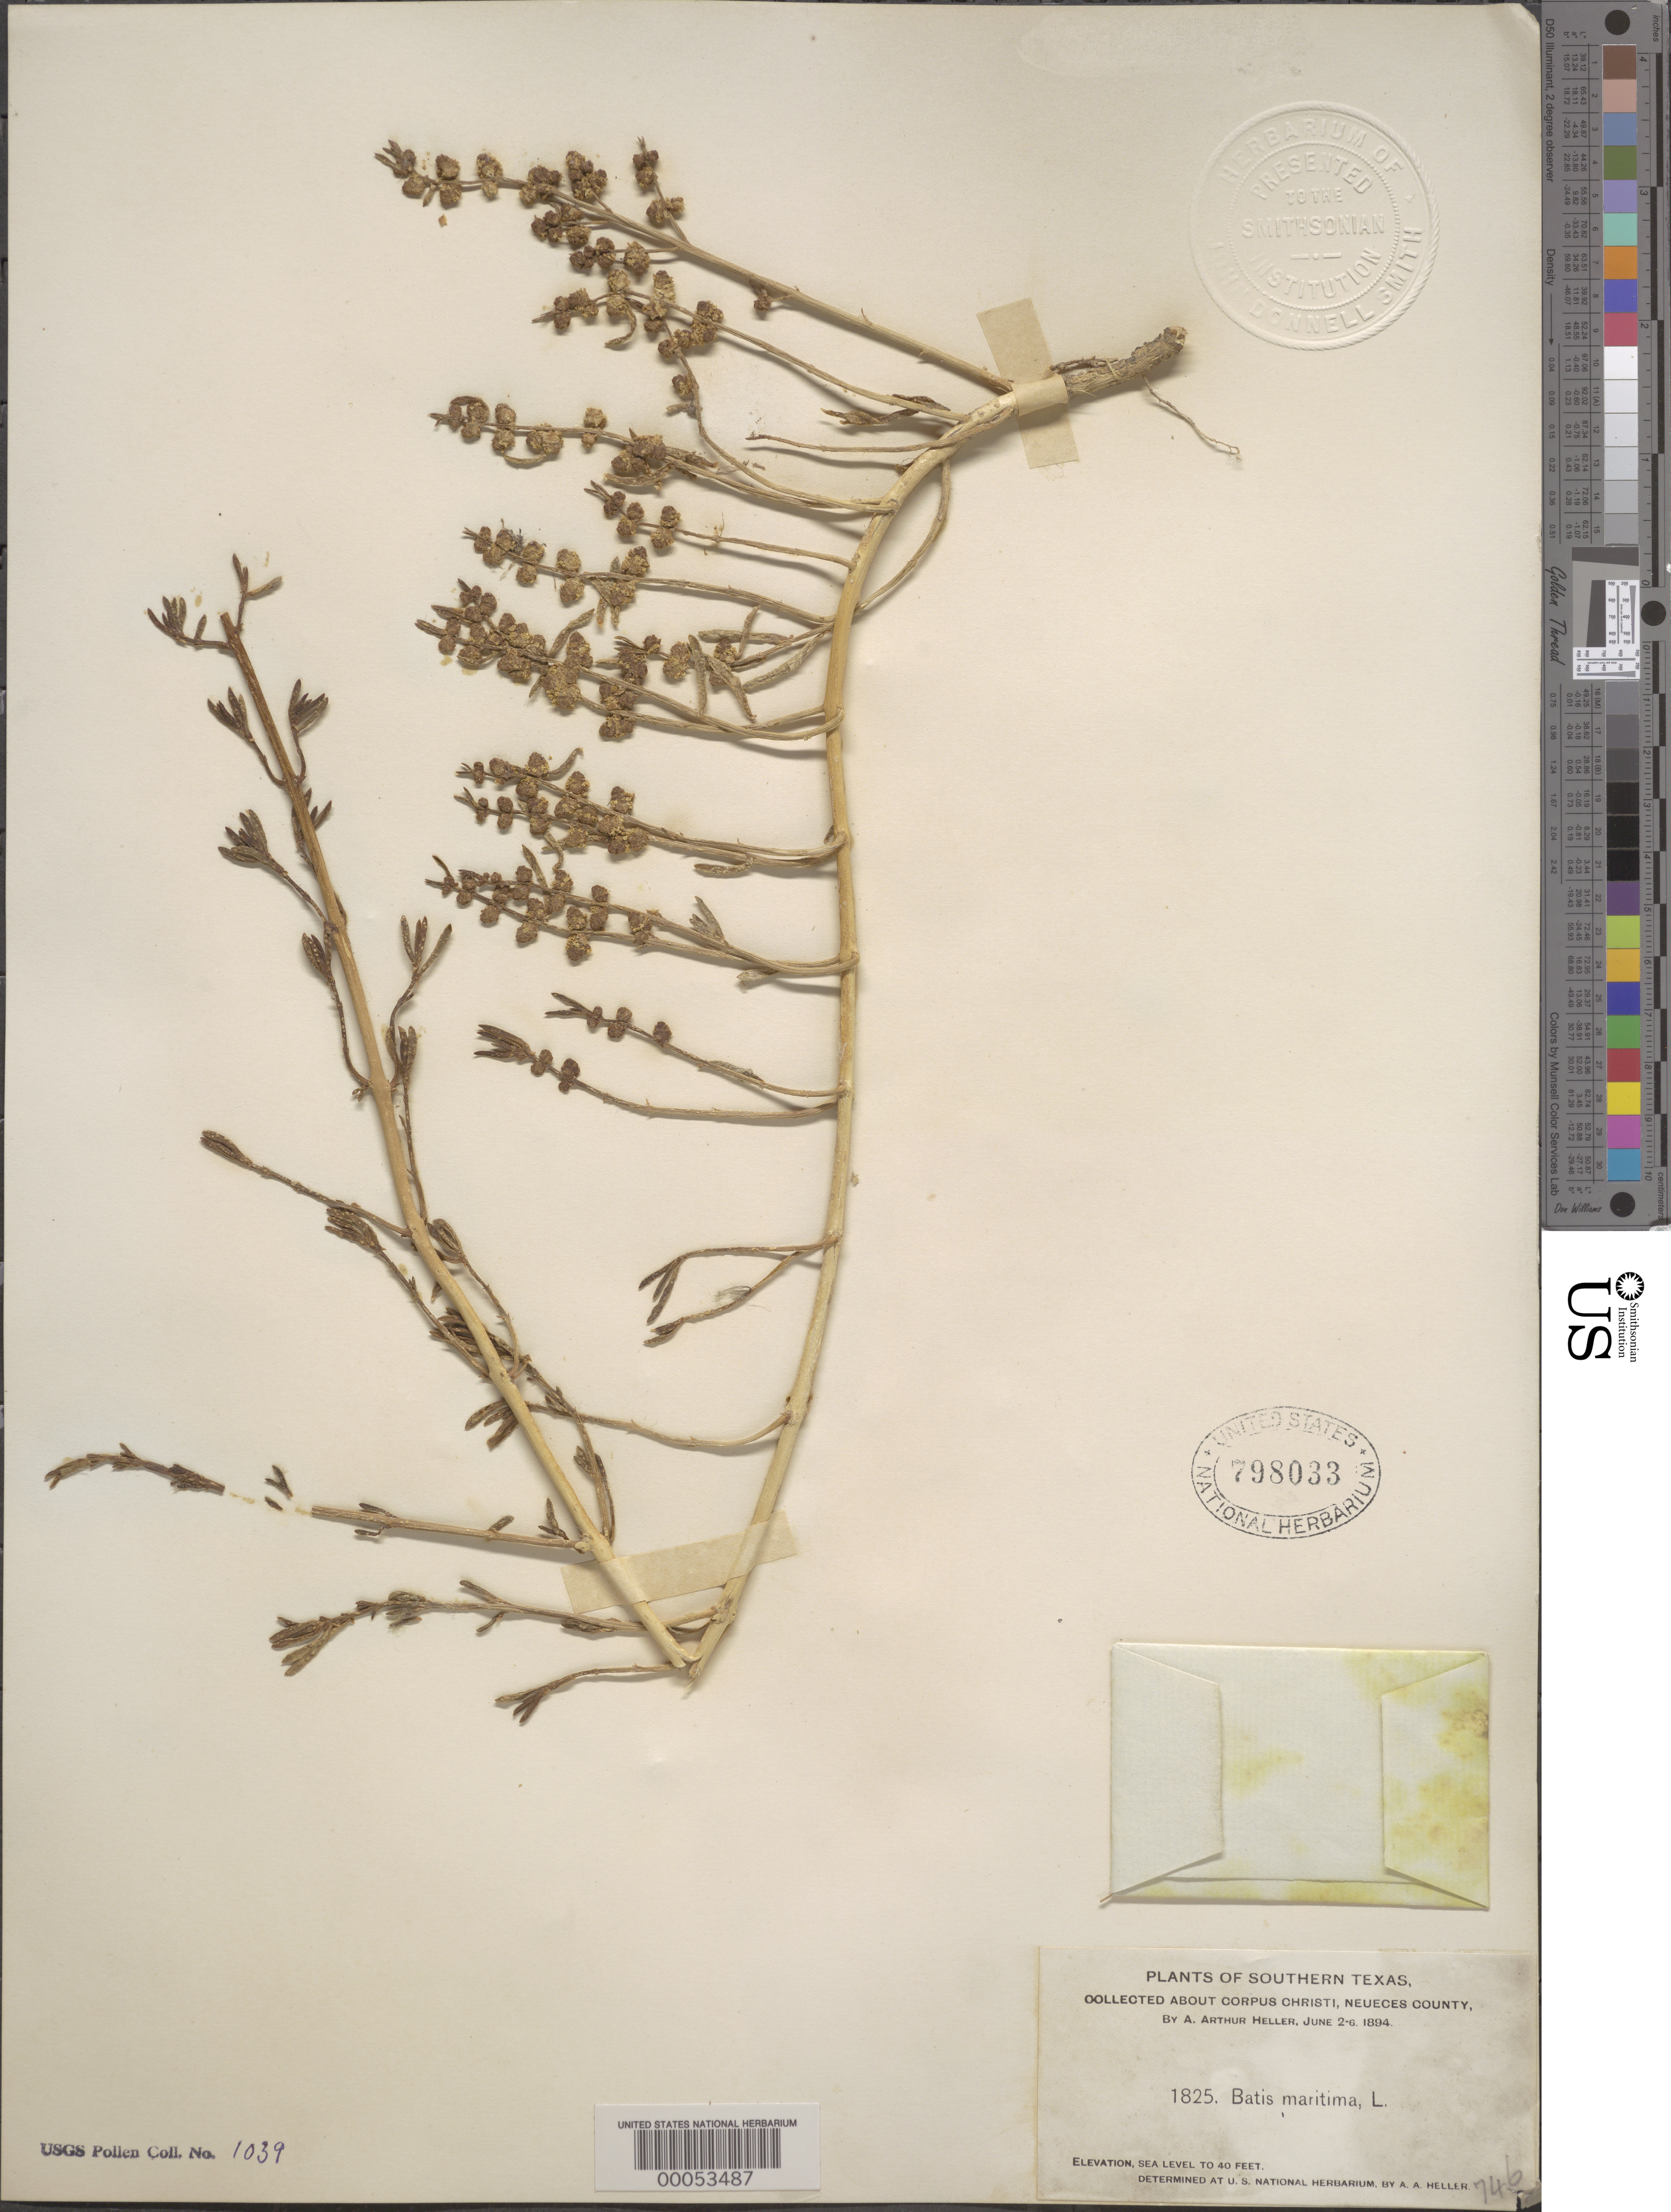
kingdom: Plantae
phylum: Tracheophyta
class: Magnoliopsida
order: Brassicales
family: Bataceae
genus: Batis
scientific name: Batis maritima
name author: L.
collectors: A. A. Heller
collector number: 746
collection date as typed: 02 Jun 1894 to 06 Jun 1894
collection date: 1894-06-02/1894-06-06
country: United States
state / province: Texas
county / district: Nueces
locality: Corpus christi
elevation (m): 0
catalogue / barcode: US 798033